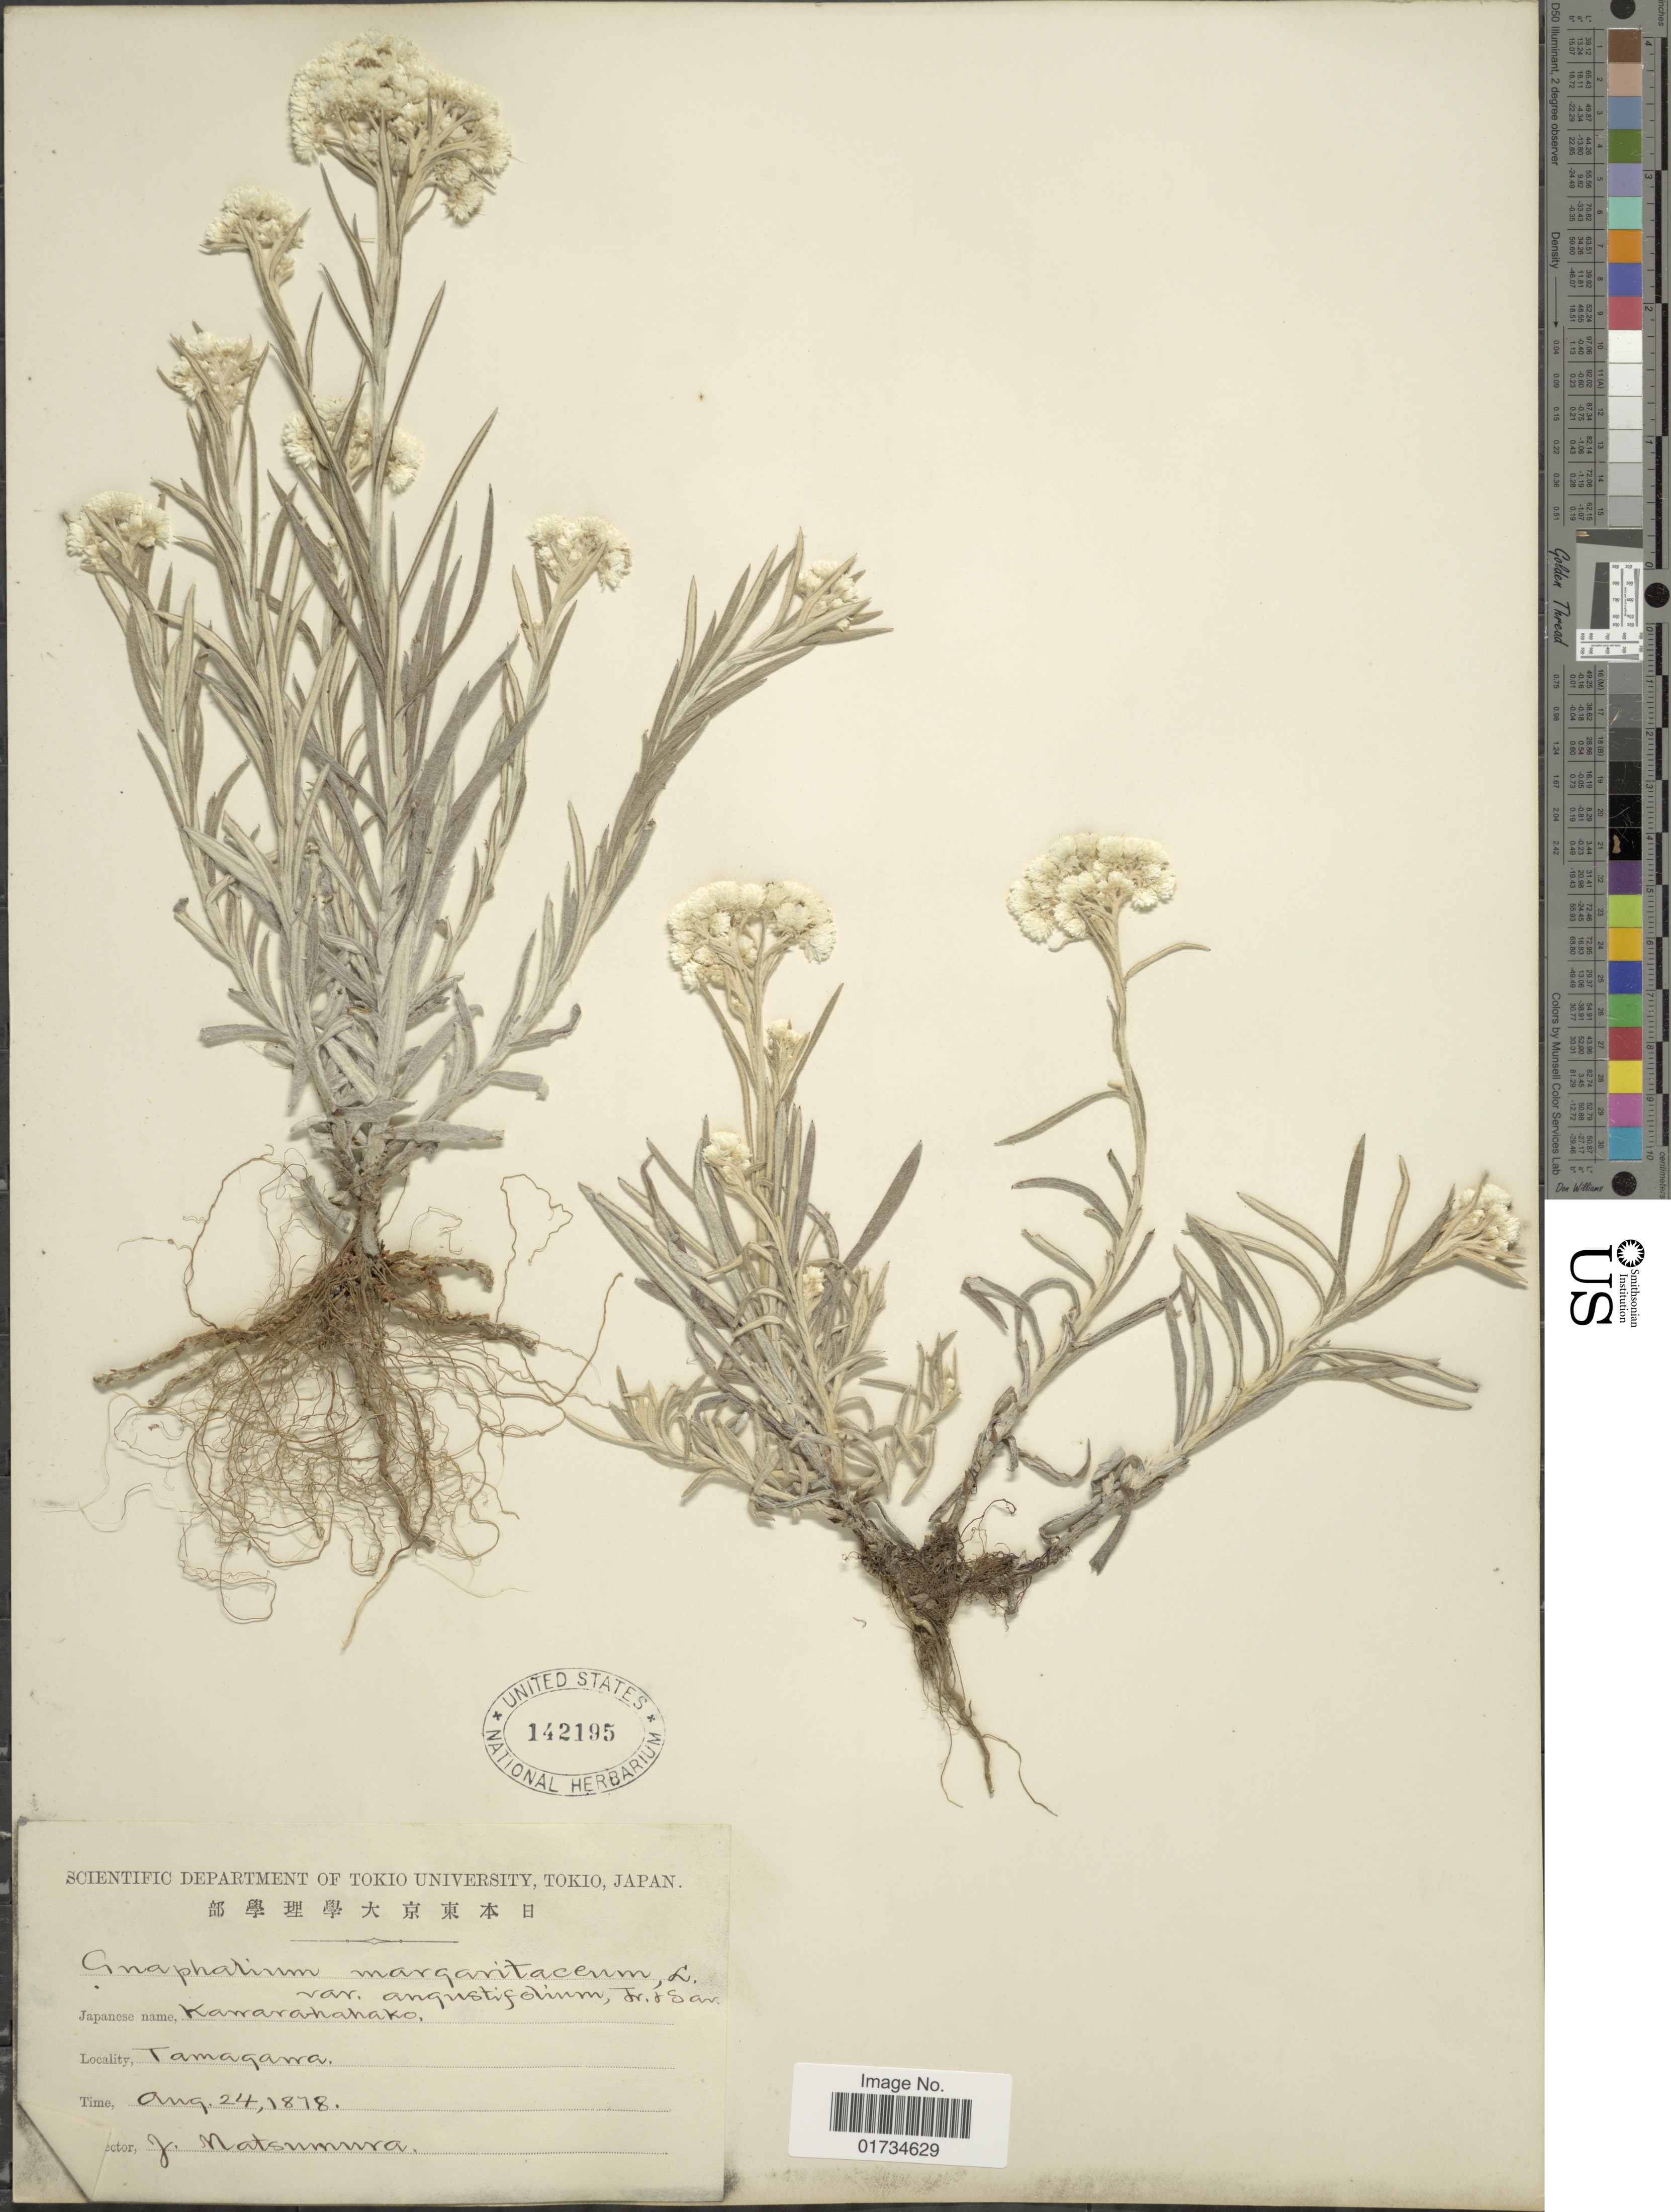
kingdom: Plantae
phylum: Tracheophyta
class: Magnoliopsida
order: Asterales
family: Asteraceae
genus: Anaphalis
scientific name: Anaphalis margaritacea var. angustifolia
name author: (Franch. & Sav.) Hayata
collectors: J. Natsumura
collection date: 1878-08-24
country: Japan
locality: Tamagawa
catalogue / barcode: US 142195